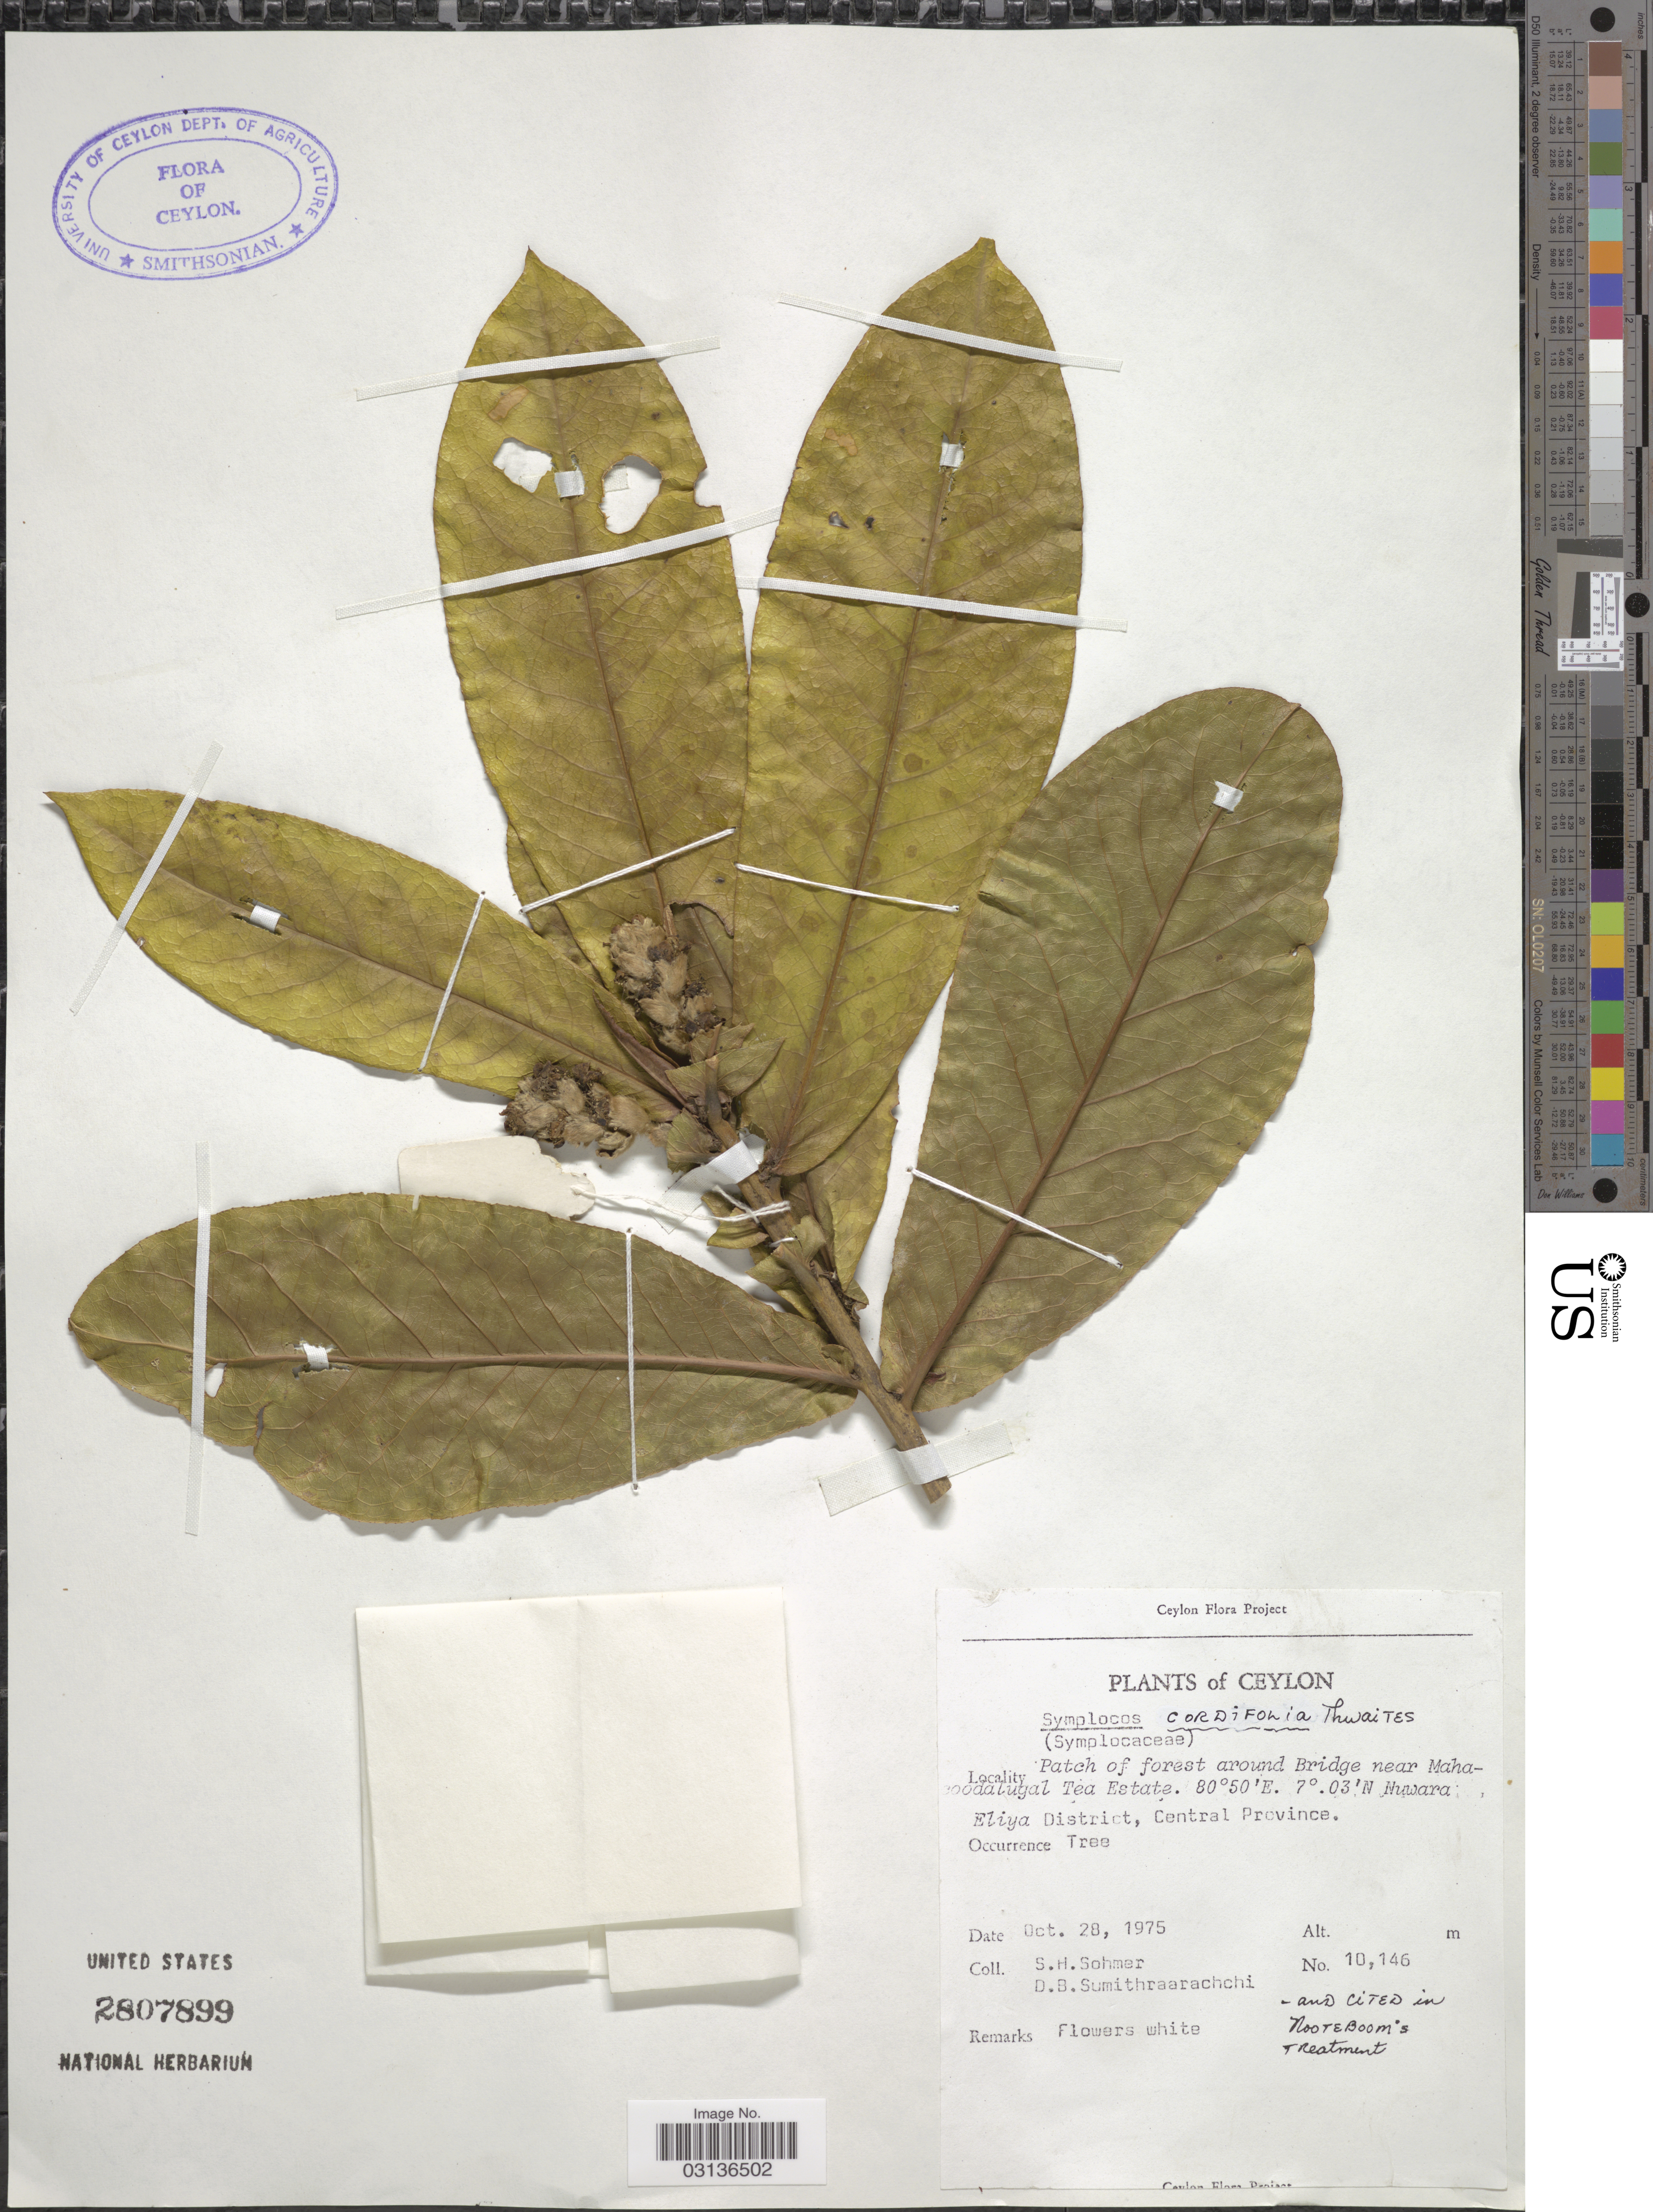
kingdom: Plantae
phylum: Tracheophyta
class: Magnoliopsida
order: Ericales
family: Symplocaceae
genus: Symplocos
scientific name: Symplocos cordifolia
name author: Thwaites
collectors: S. H. Sohmer & D. B. Sumithraarachchi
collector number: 10146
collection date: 1975-10-28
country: Sri Lanka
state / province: Central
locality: Ceylon. Patch of forest aroung Bridge near Maha [illegible text]oodalugal Tea Estate. Nuwara Eliya District.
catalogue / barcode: US 2807899